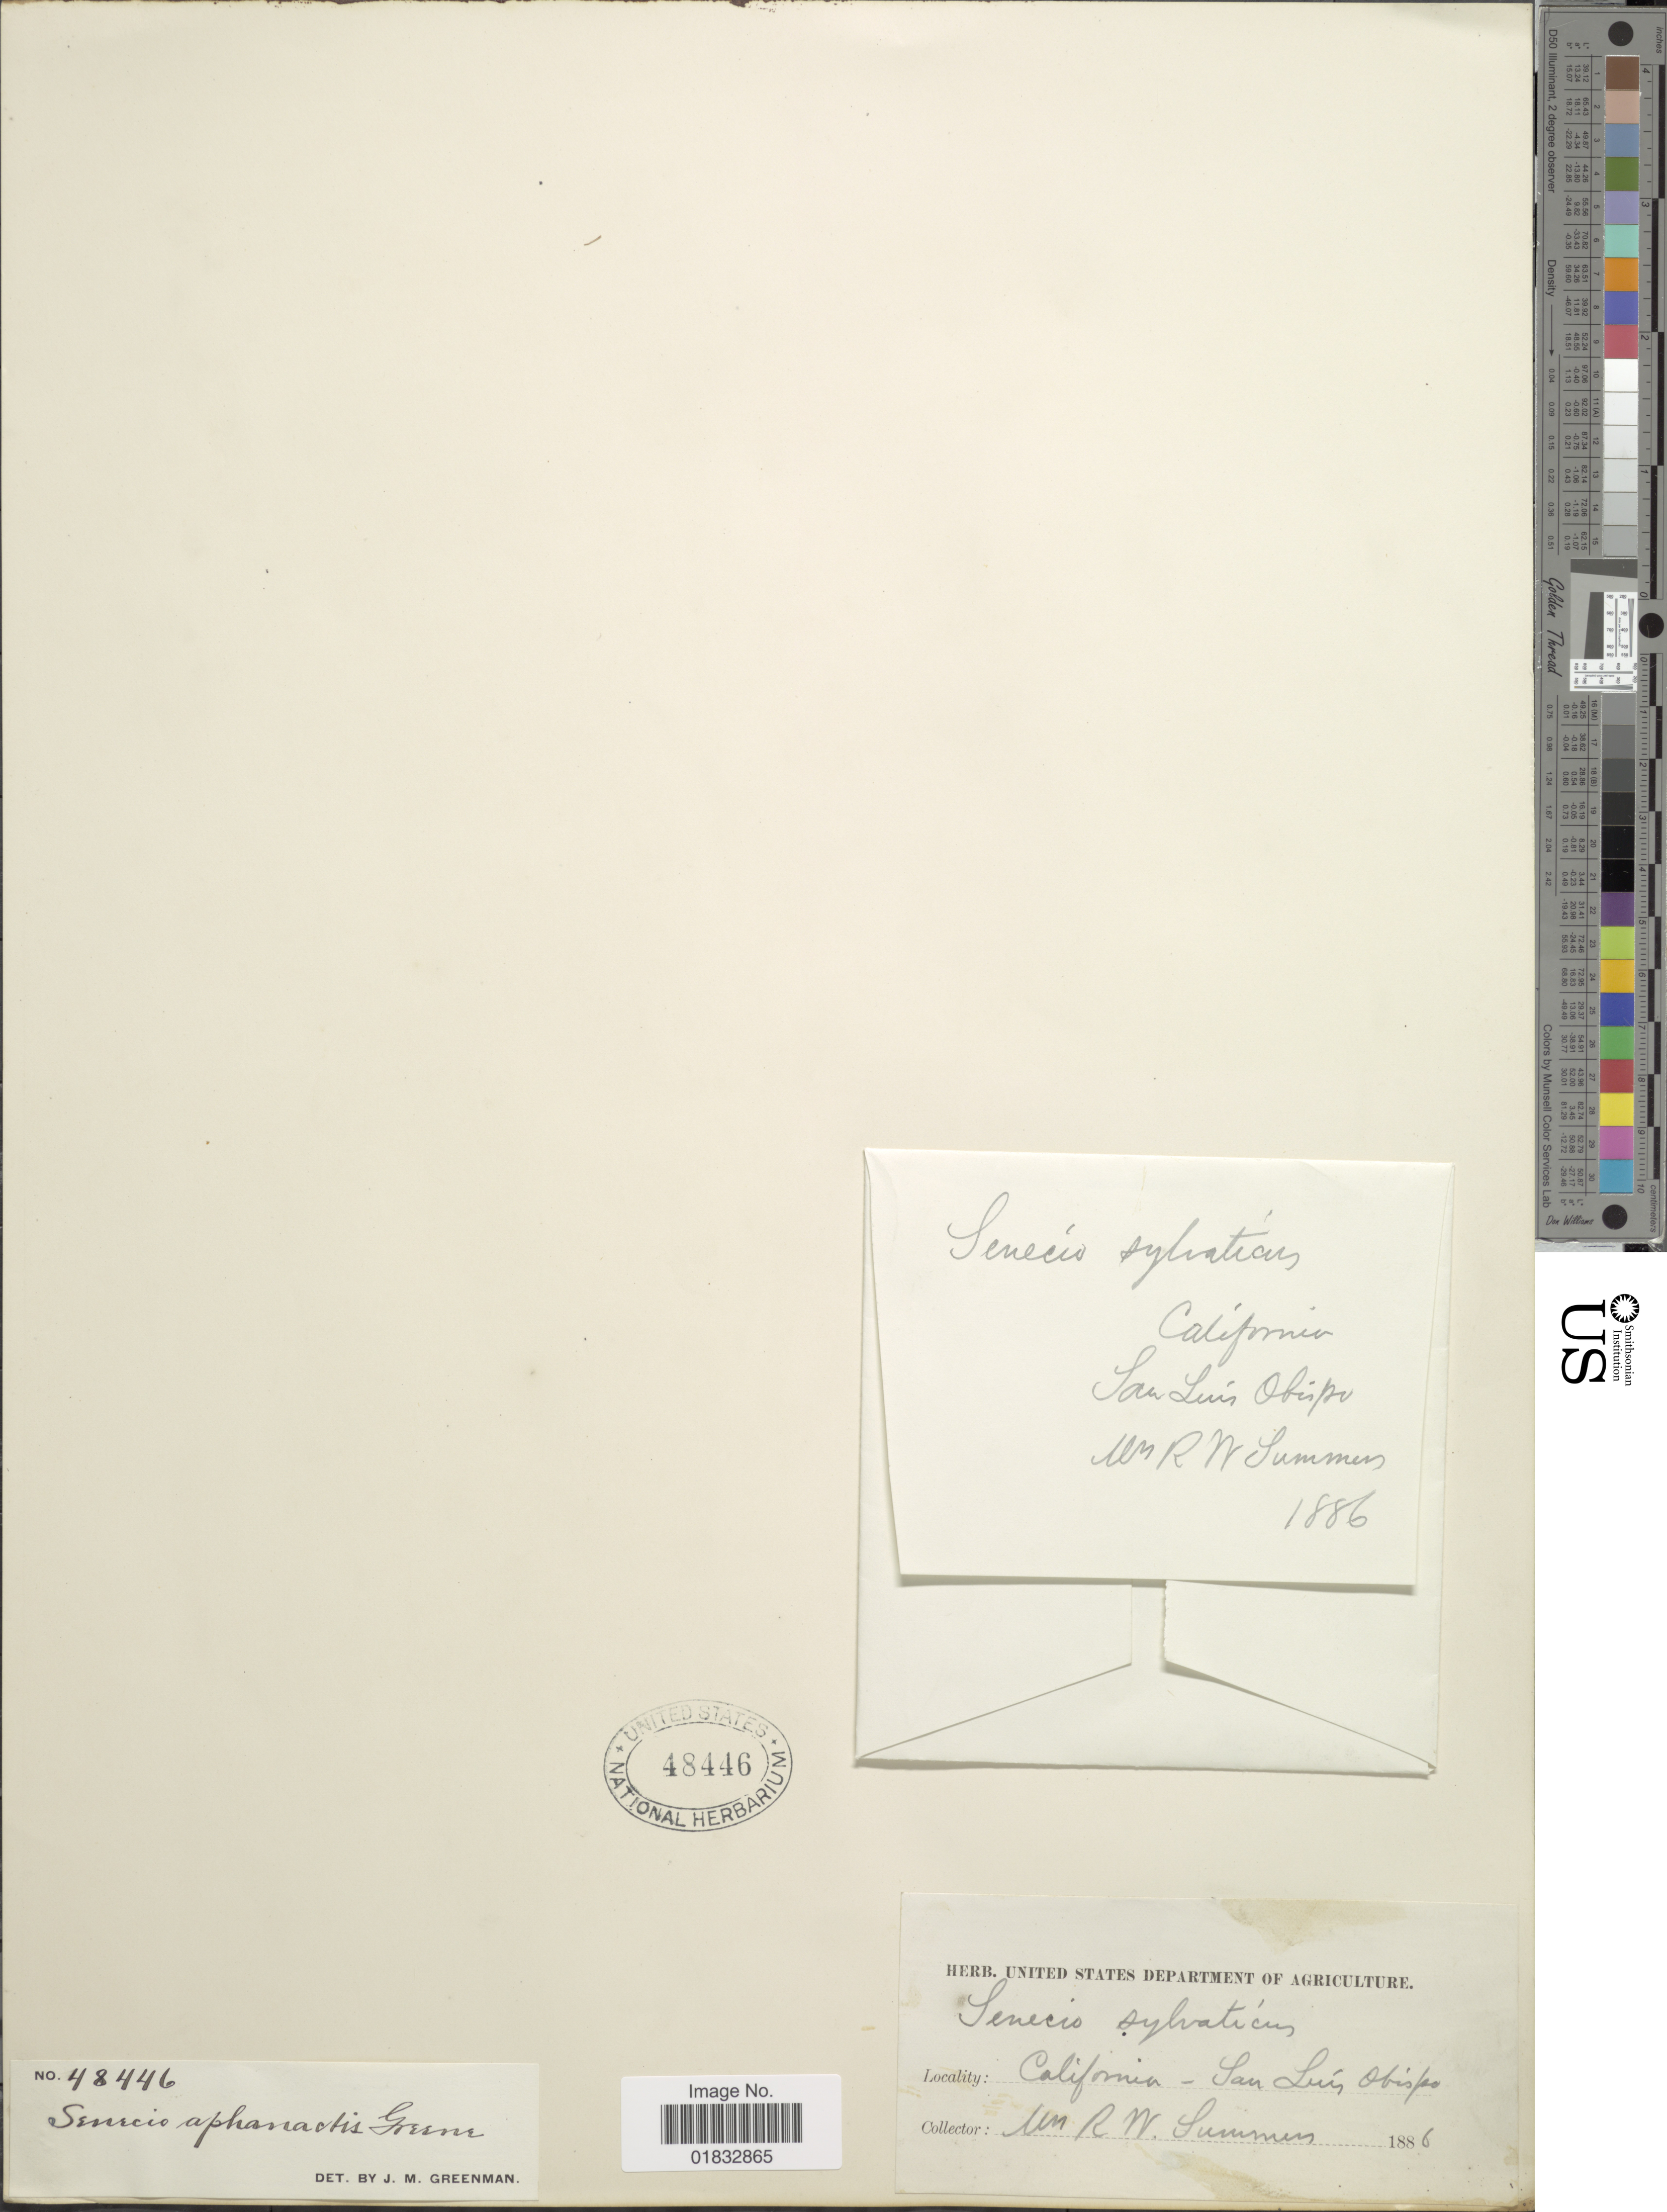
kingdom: Plantae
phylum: Tracheophyta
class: Magnoliopsida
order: Asterales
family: Asteraceae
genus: Senecio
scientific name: Senecio aphanactis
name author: Greene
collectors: W. Summers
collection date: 1886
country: United States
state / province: California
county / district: San Luis Obispo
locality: San Luis Obispo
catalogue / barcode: US 48446